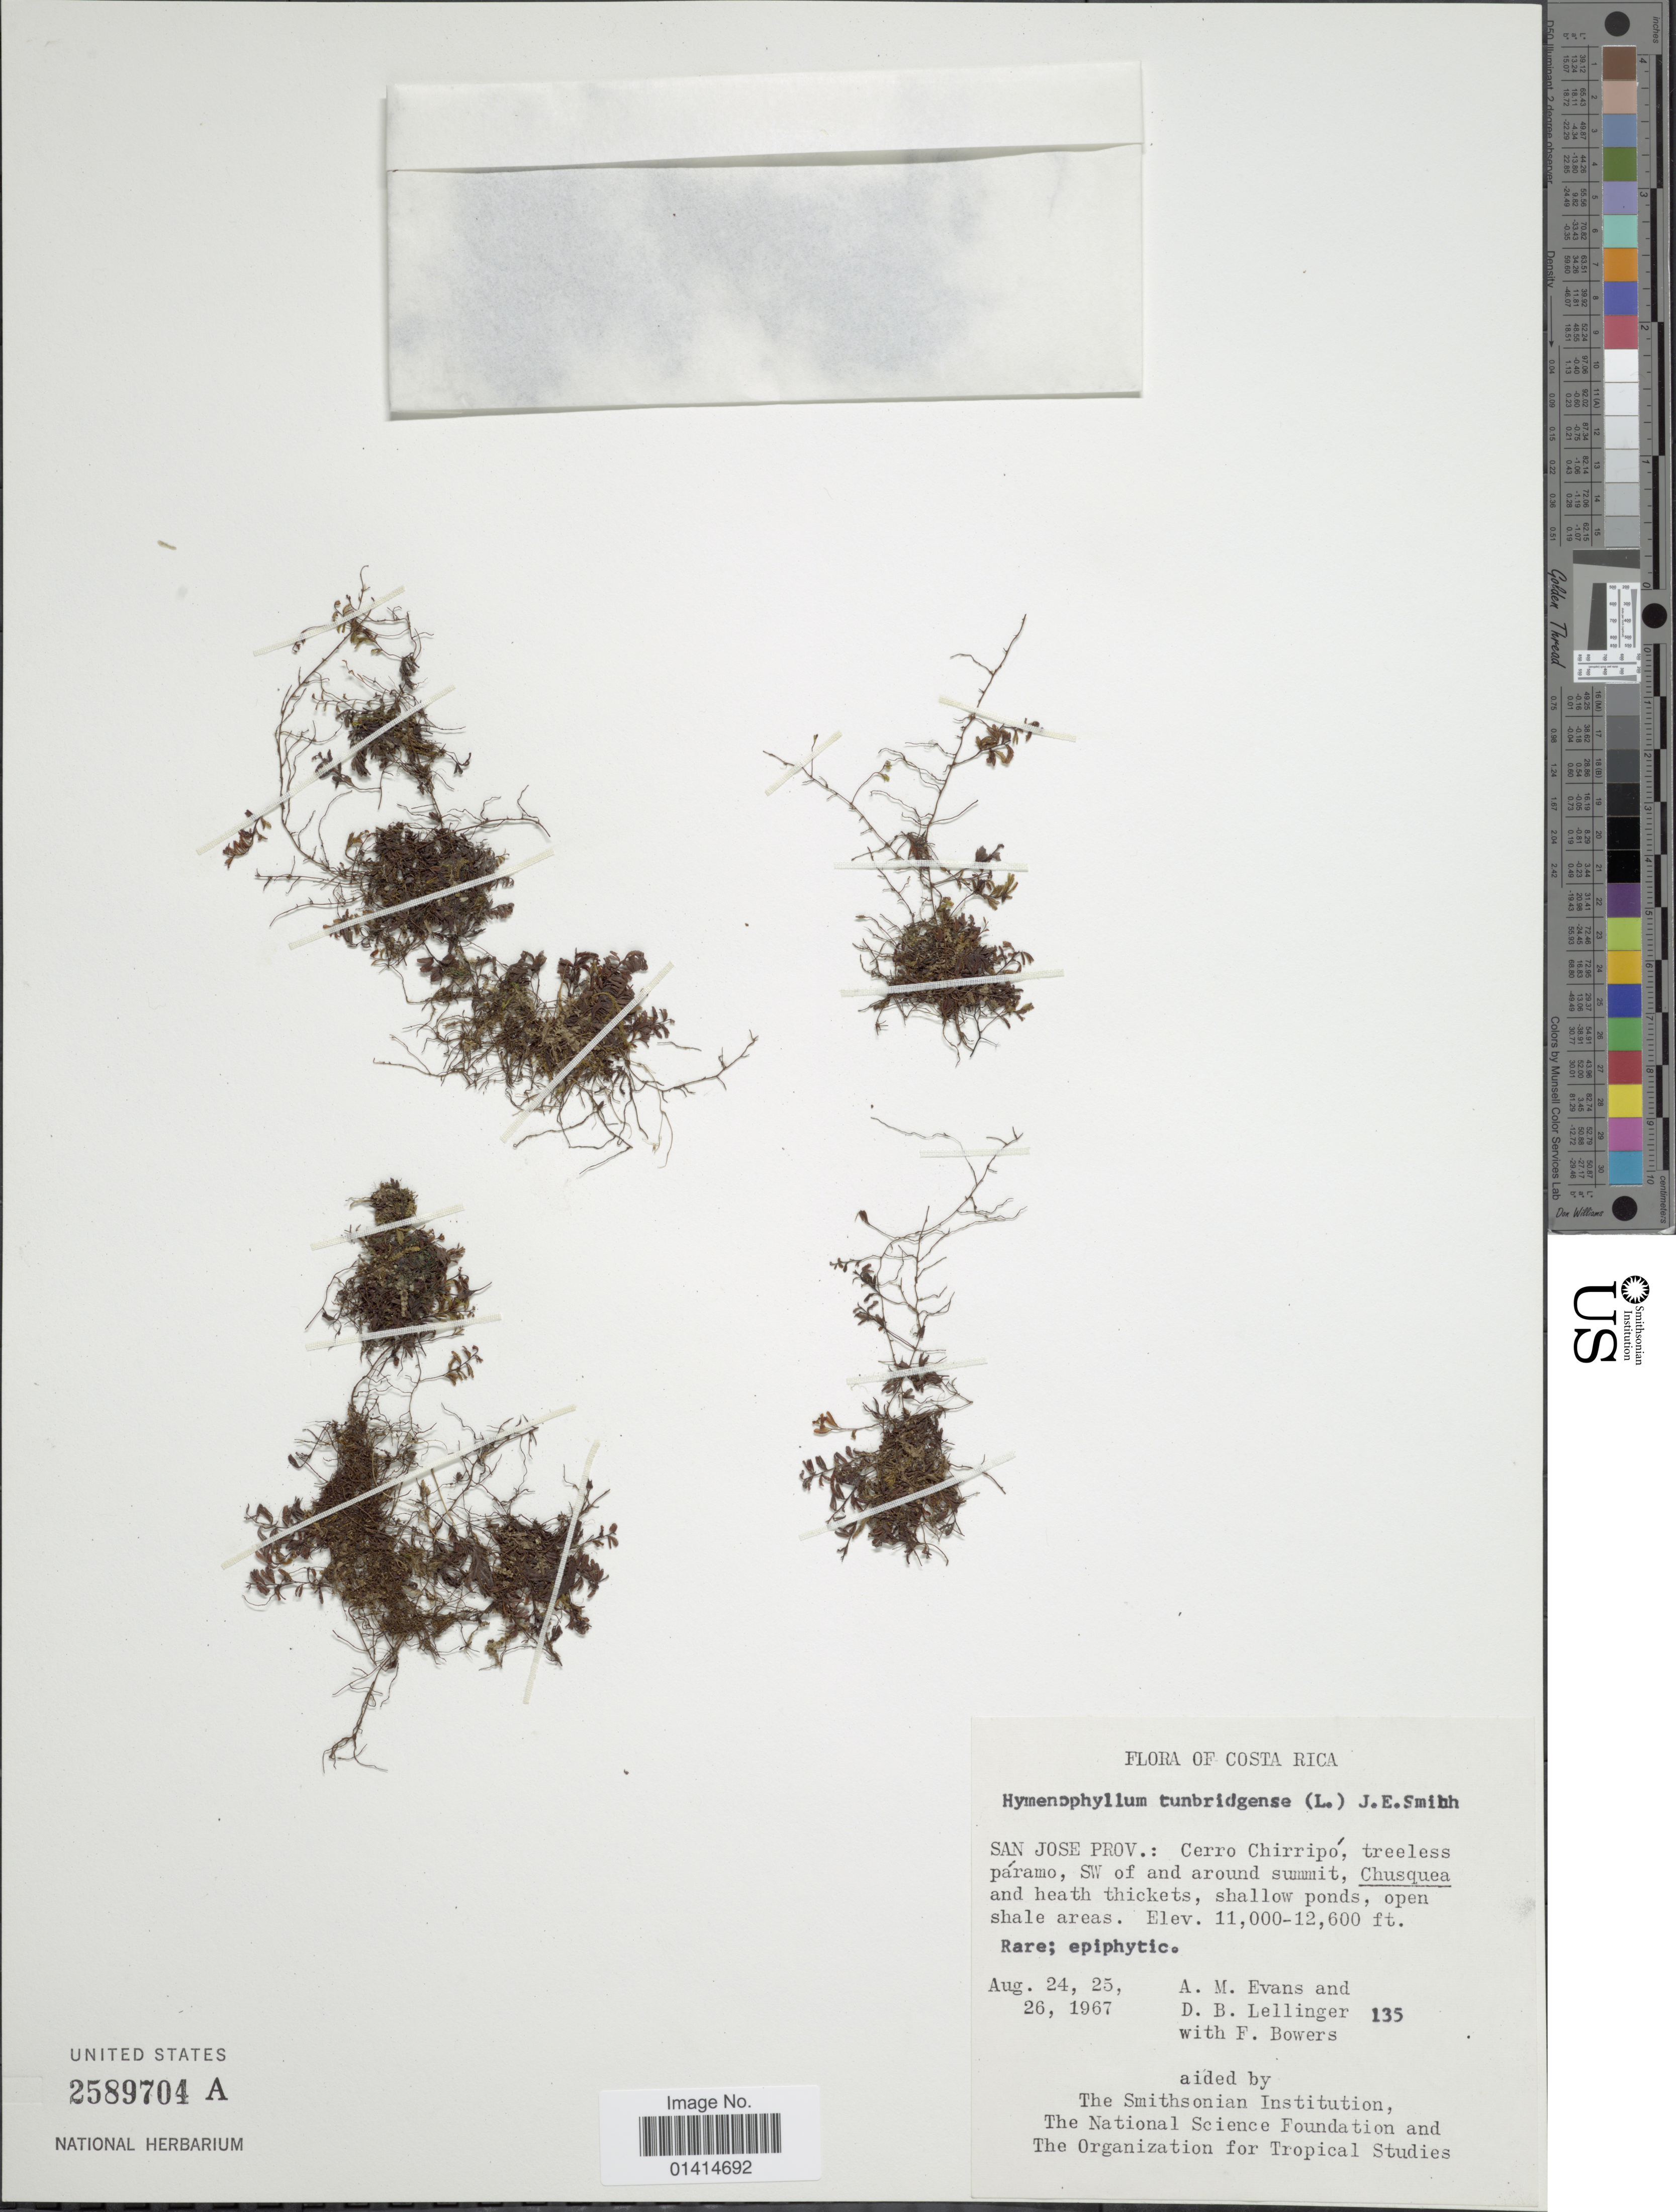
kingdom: Plantae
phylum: Tracheophyta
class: Polypodiopsida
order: Hymenophyllales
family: Hymenophyllaceae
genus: Hymenophyllum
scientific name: Hymenophyllum tunbrigense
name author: (L.) Small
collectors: A. M. Evans, D. B. Lellinger & F. Bowers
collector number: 135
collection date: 1967-08-24/1967-08-26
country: Costa Rica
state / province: San José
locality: Cerro Chirippó, treeless páramo, SW of and around summit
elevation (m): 3353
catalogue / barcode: US 2589704A